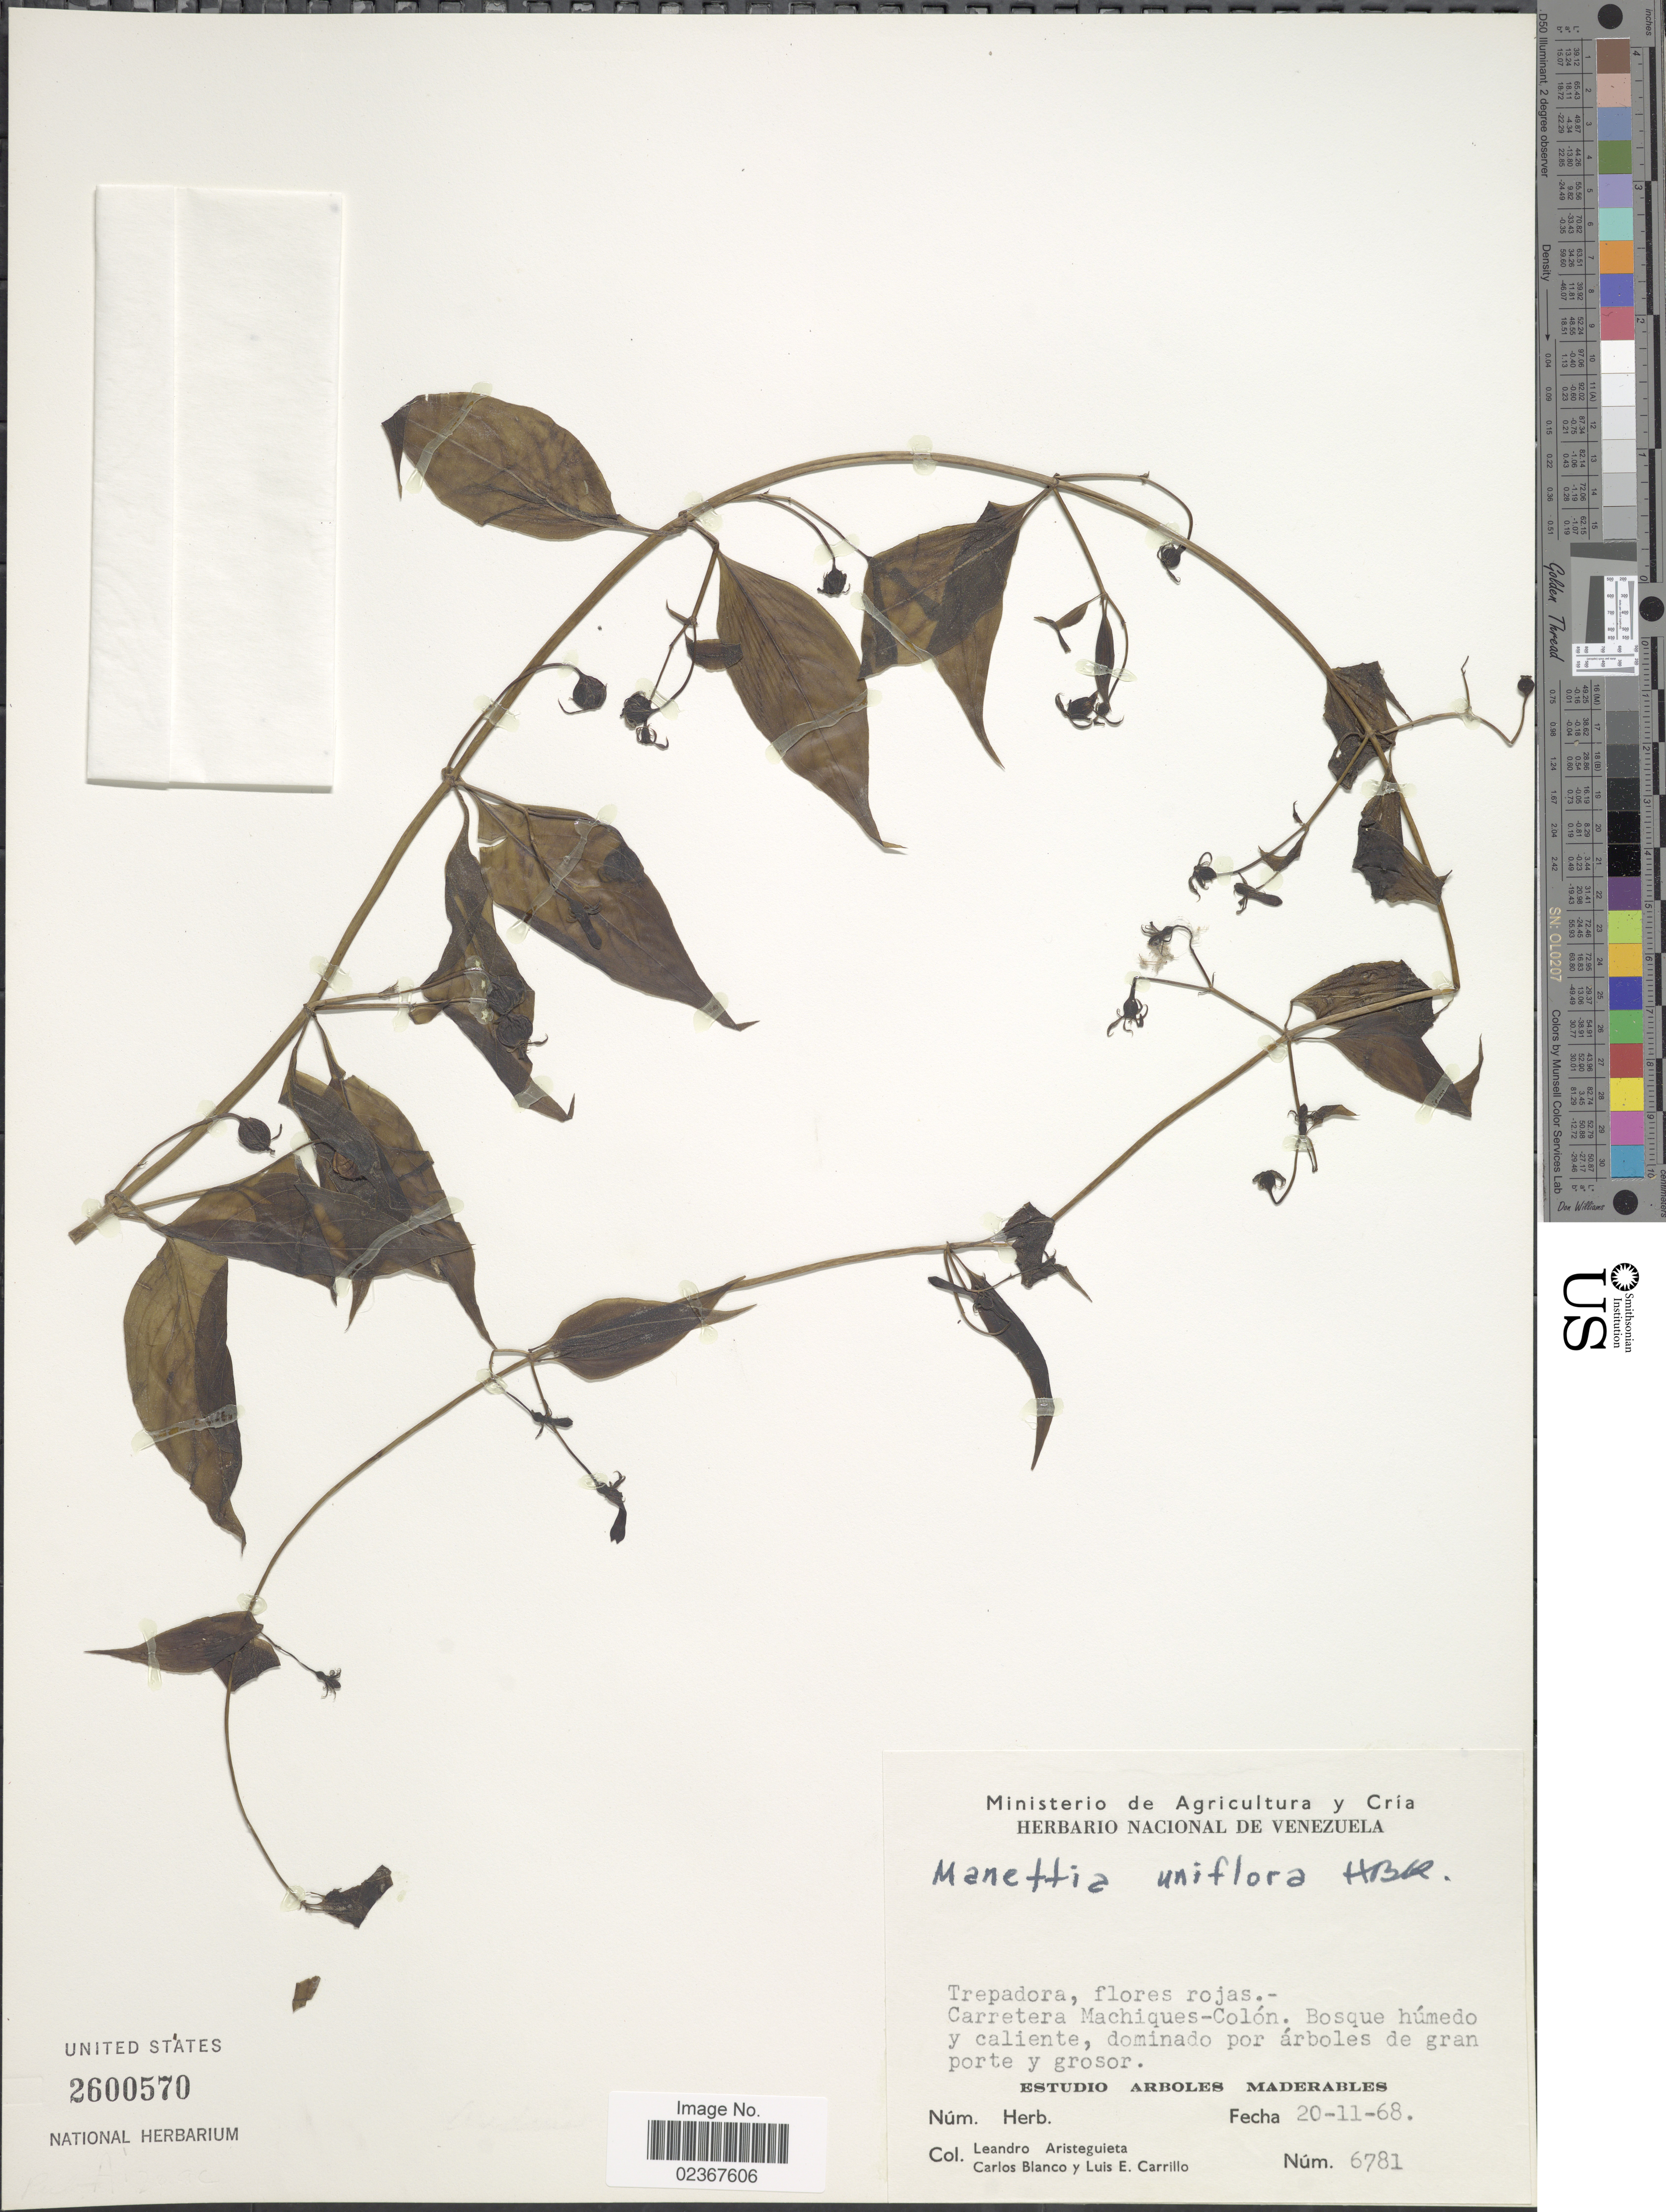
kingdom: Plantae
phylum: Tracheophyta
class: Magnoliopsida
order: Gentianales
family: Rubiaceae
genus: Manettia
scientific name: Manettia uniflora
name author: Kunth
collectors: L. Aristeguieta, C. Blanco & L. Carrillo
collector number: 6781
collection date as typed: Transcribed d/m/y: 20/11/68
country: Venezuela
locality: Carretera Machiques-Colón. Bosque húmedo y caliente, dominado por árboles de gran porte y grosor, Estudio Arboles Maderables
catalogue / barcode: US 2600570